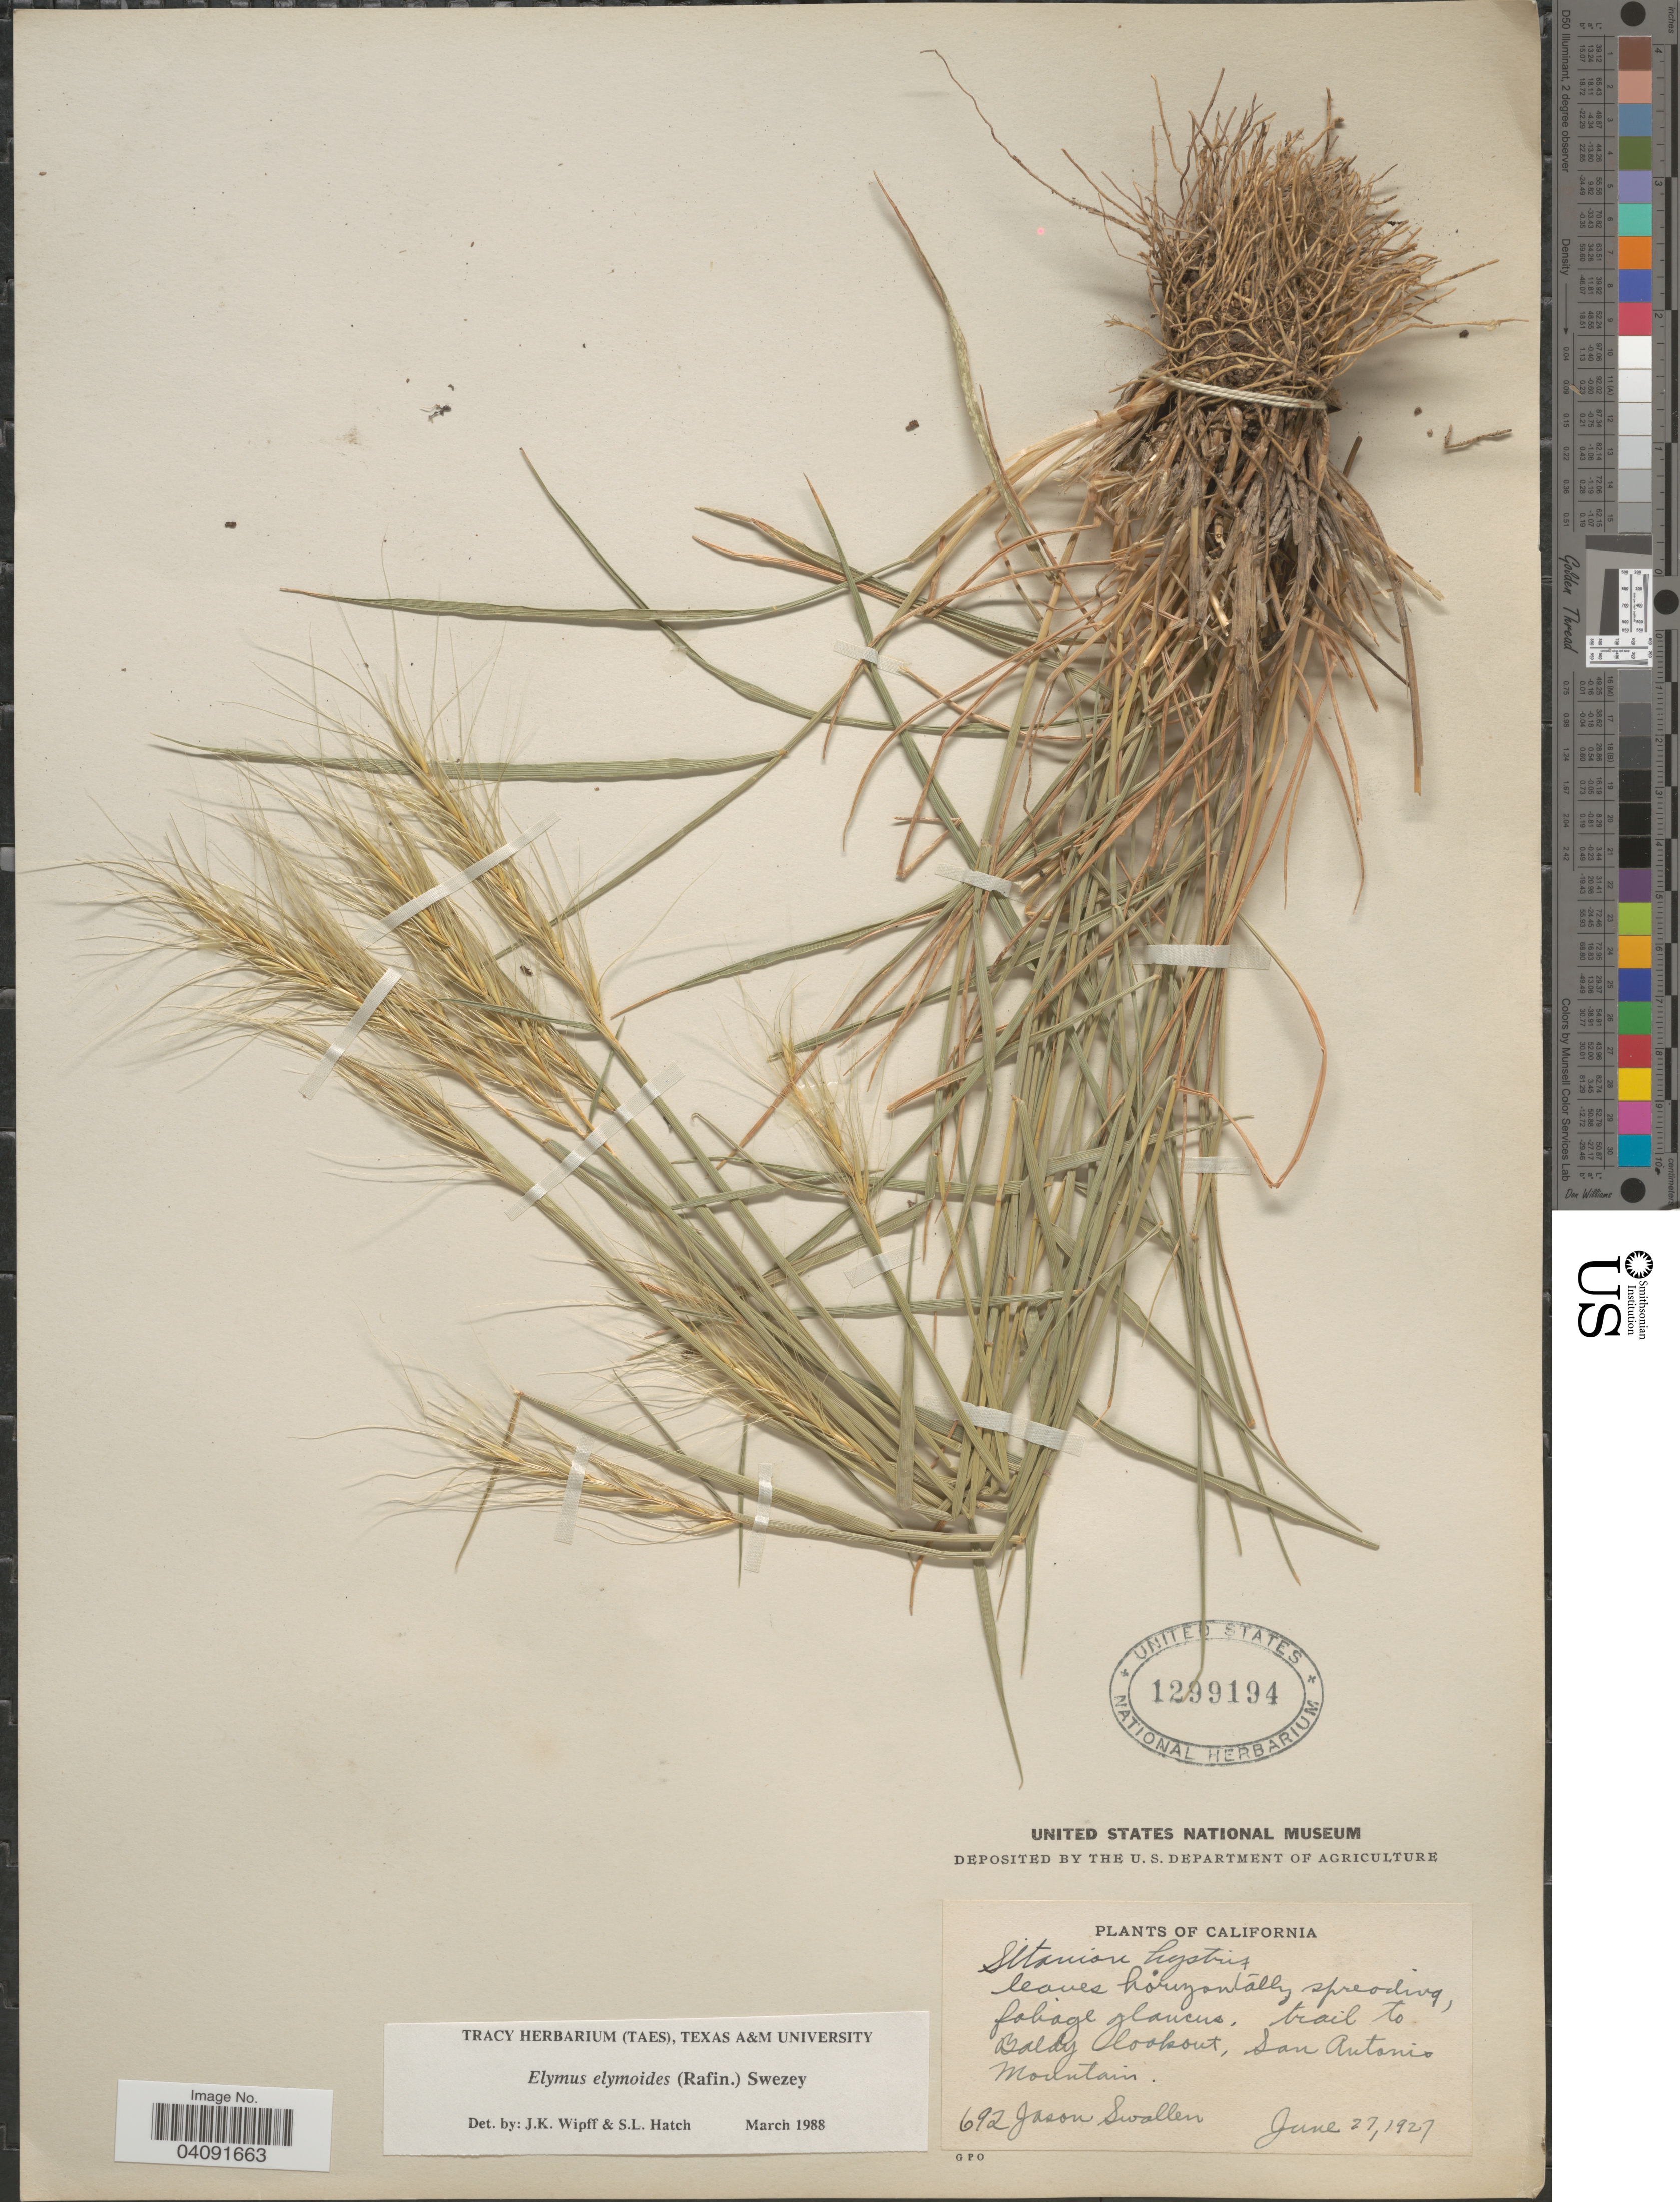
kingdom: Plantae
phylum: Tracheophyta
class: Liliopsida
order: Poales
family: Poaceae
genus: Elymus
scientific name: Elymus elymoides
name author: (Raf.) Swezey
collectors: J. R. Swallen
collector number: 692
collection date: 1927-06-27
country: United States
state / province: California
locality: Trail to Baldy lookout, San Antonio Mountains.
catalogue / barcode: US 1299194